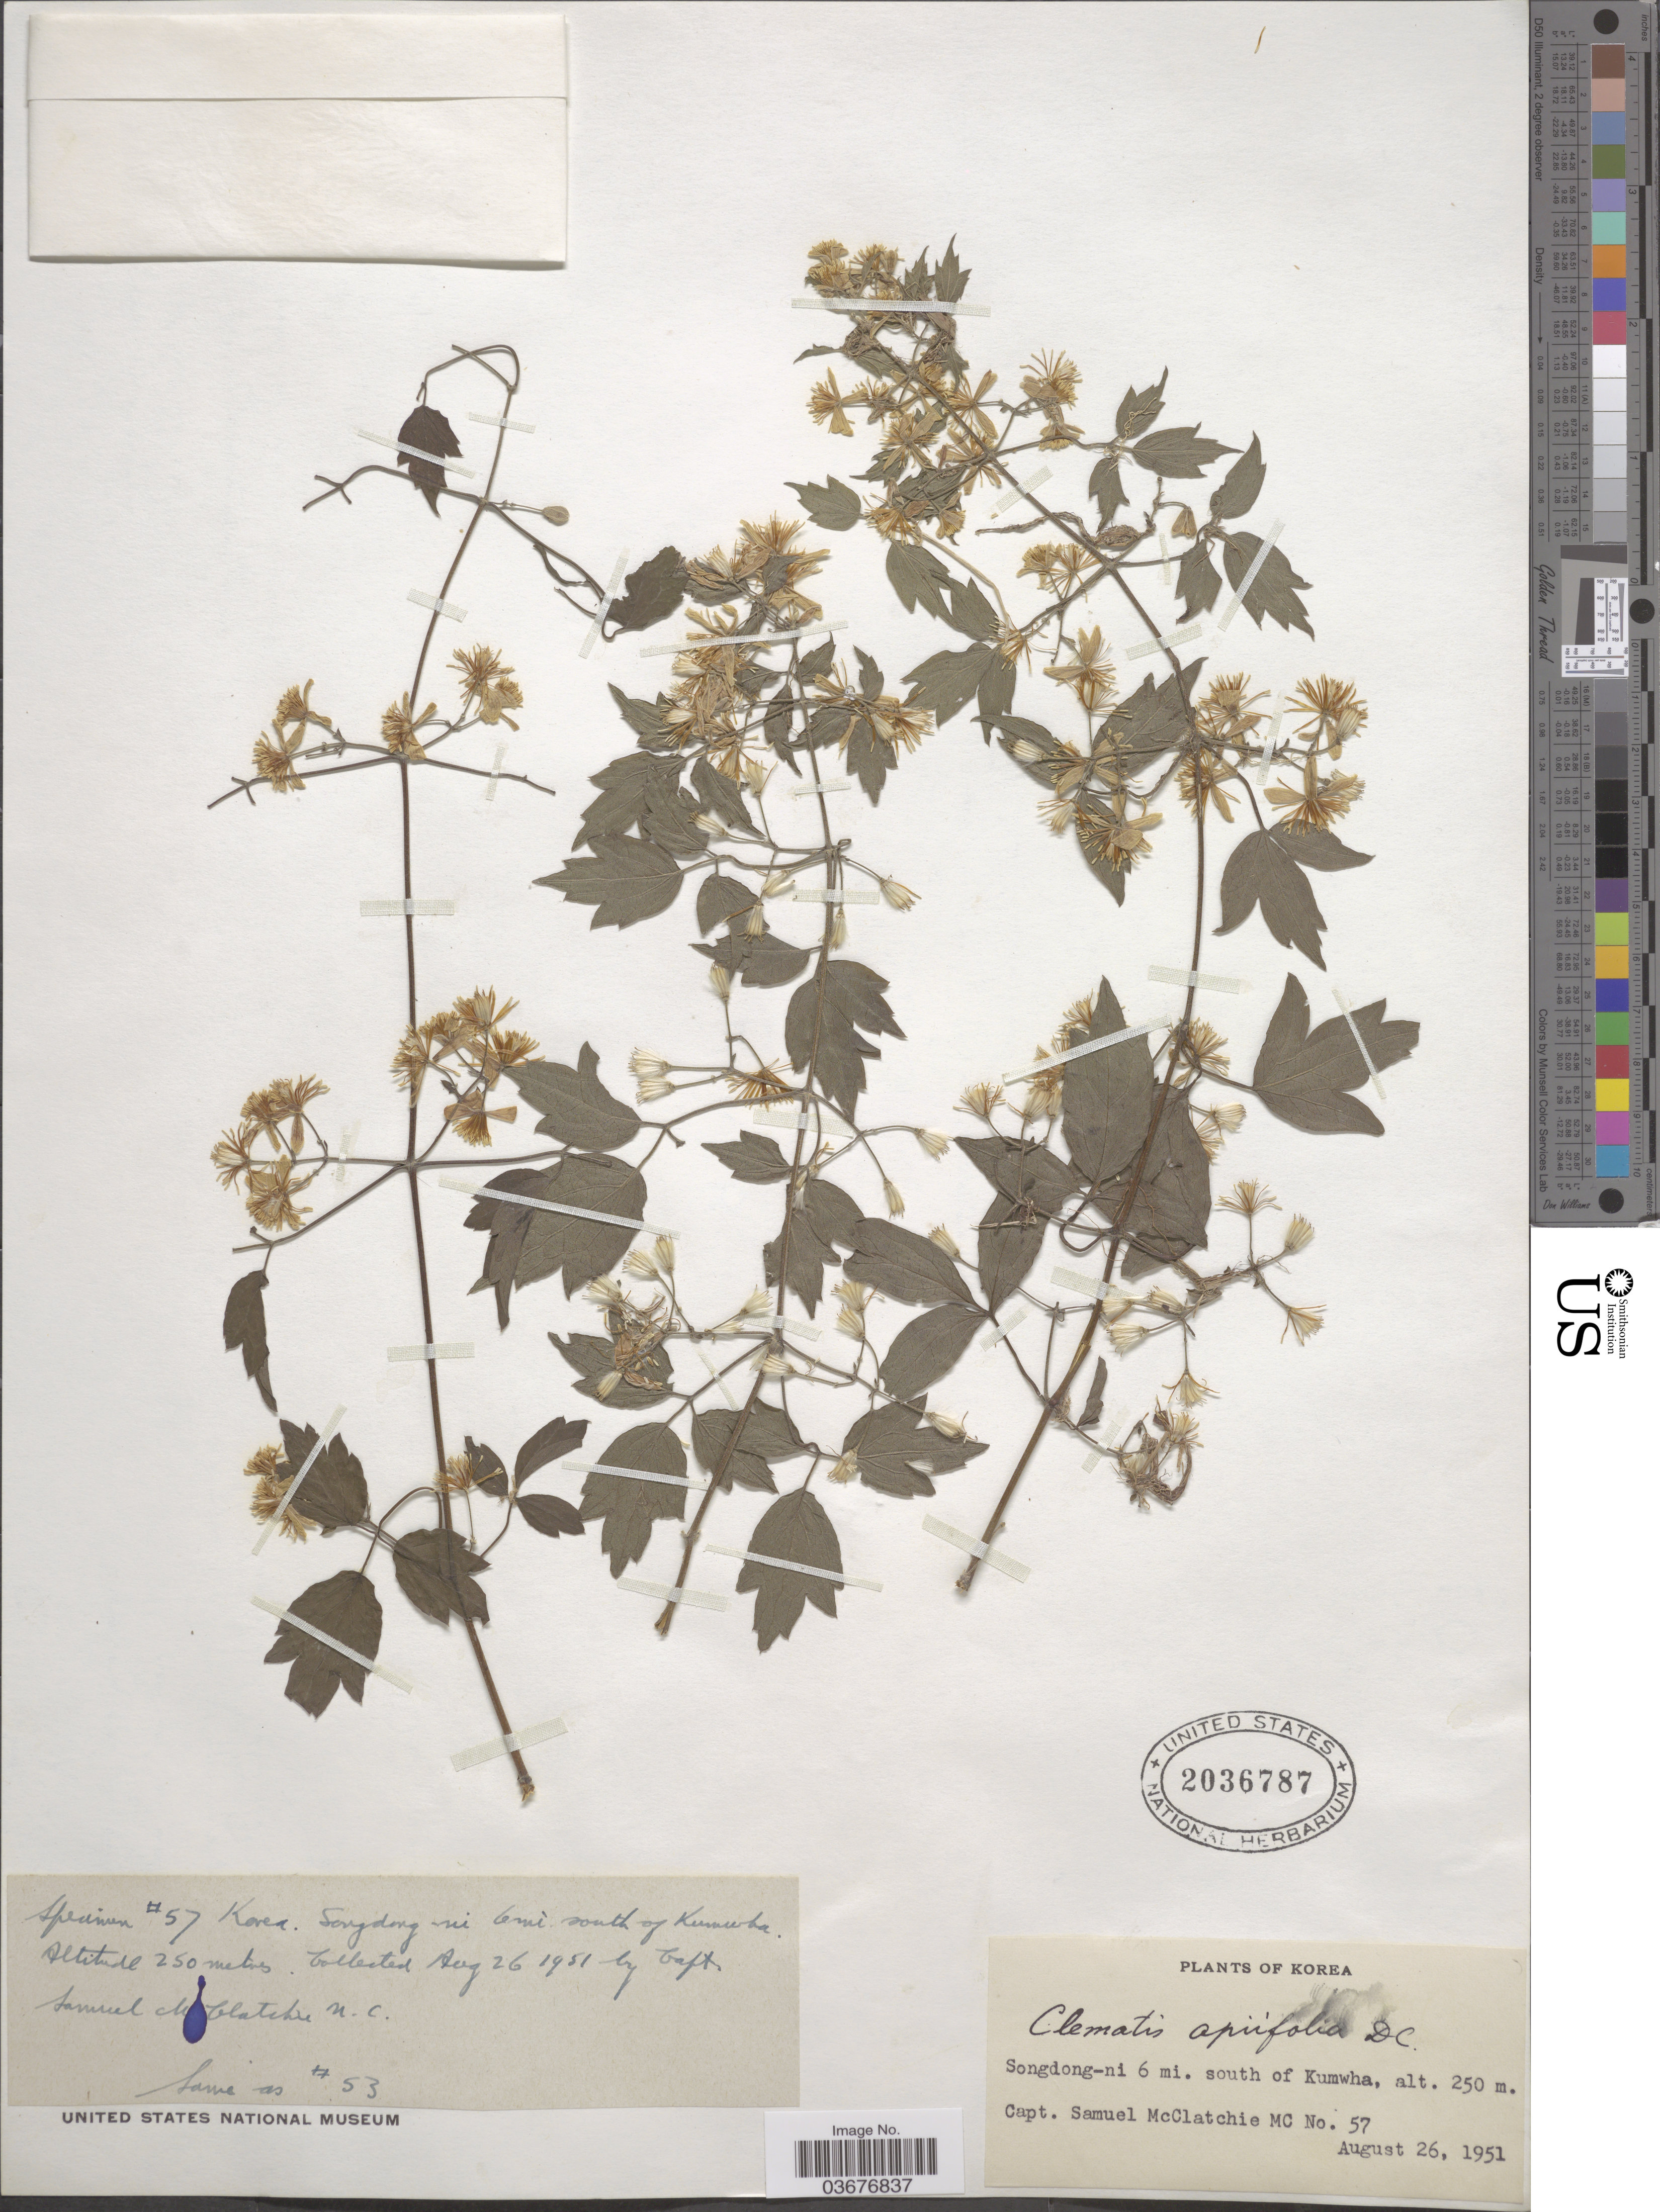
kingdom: Plantae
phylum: Tracheophyta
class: Magnoliopsida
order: Ranunculales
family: Ranunculaceae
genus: Clematis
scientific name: Clematis apiifolia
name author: DC.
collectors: S. McClatchie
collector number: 57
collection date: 1951-08-26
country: North Korea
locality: Songdong-ni 6 mi. south of Kumwha.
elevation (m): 250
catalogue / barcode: US 2036787